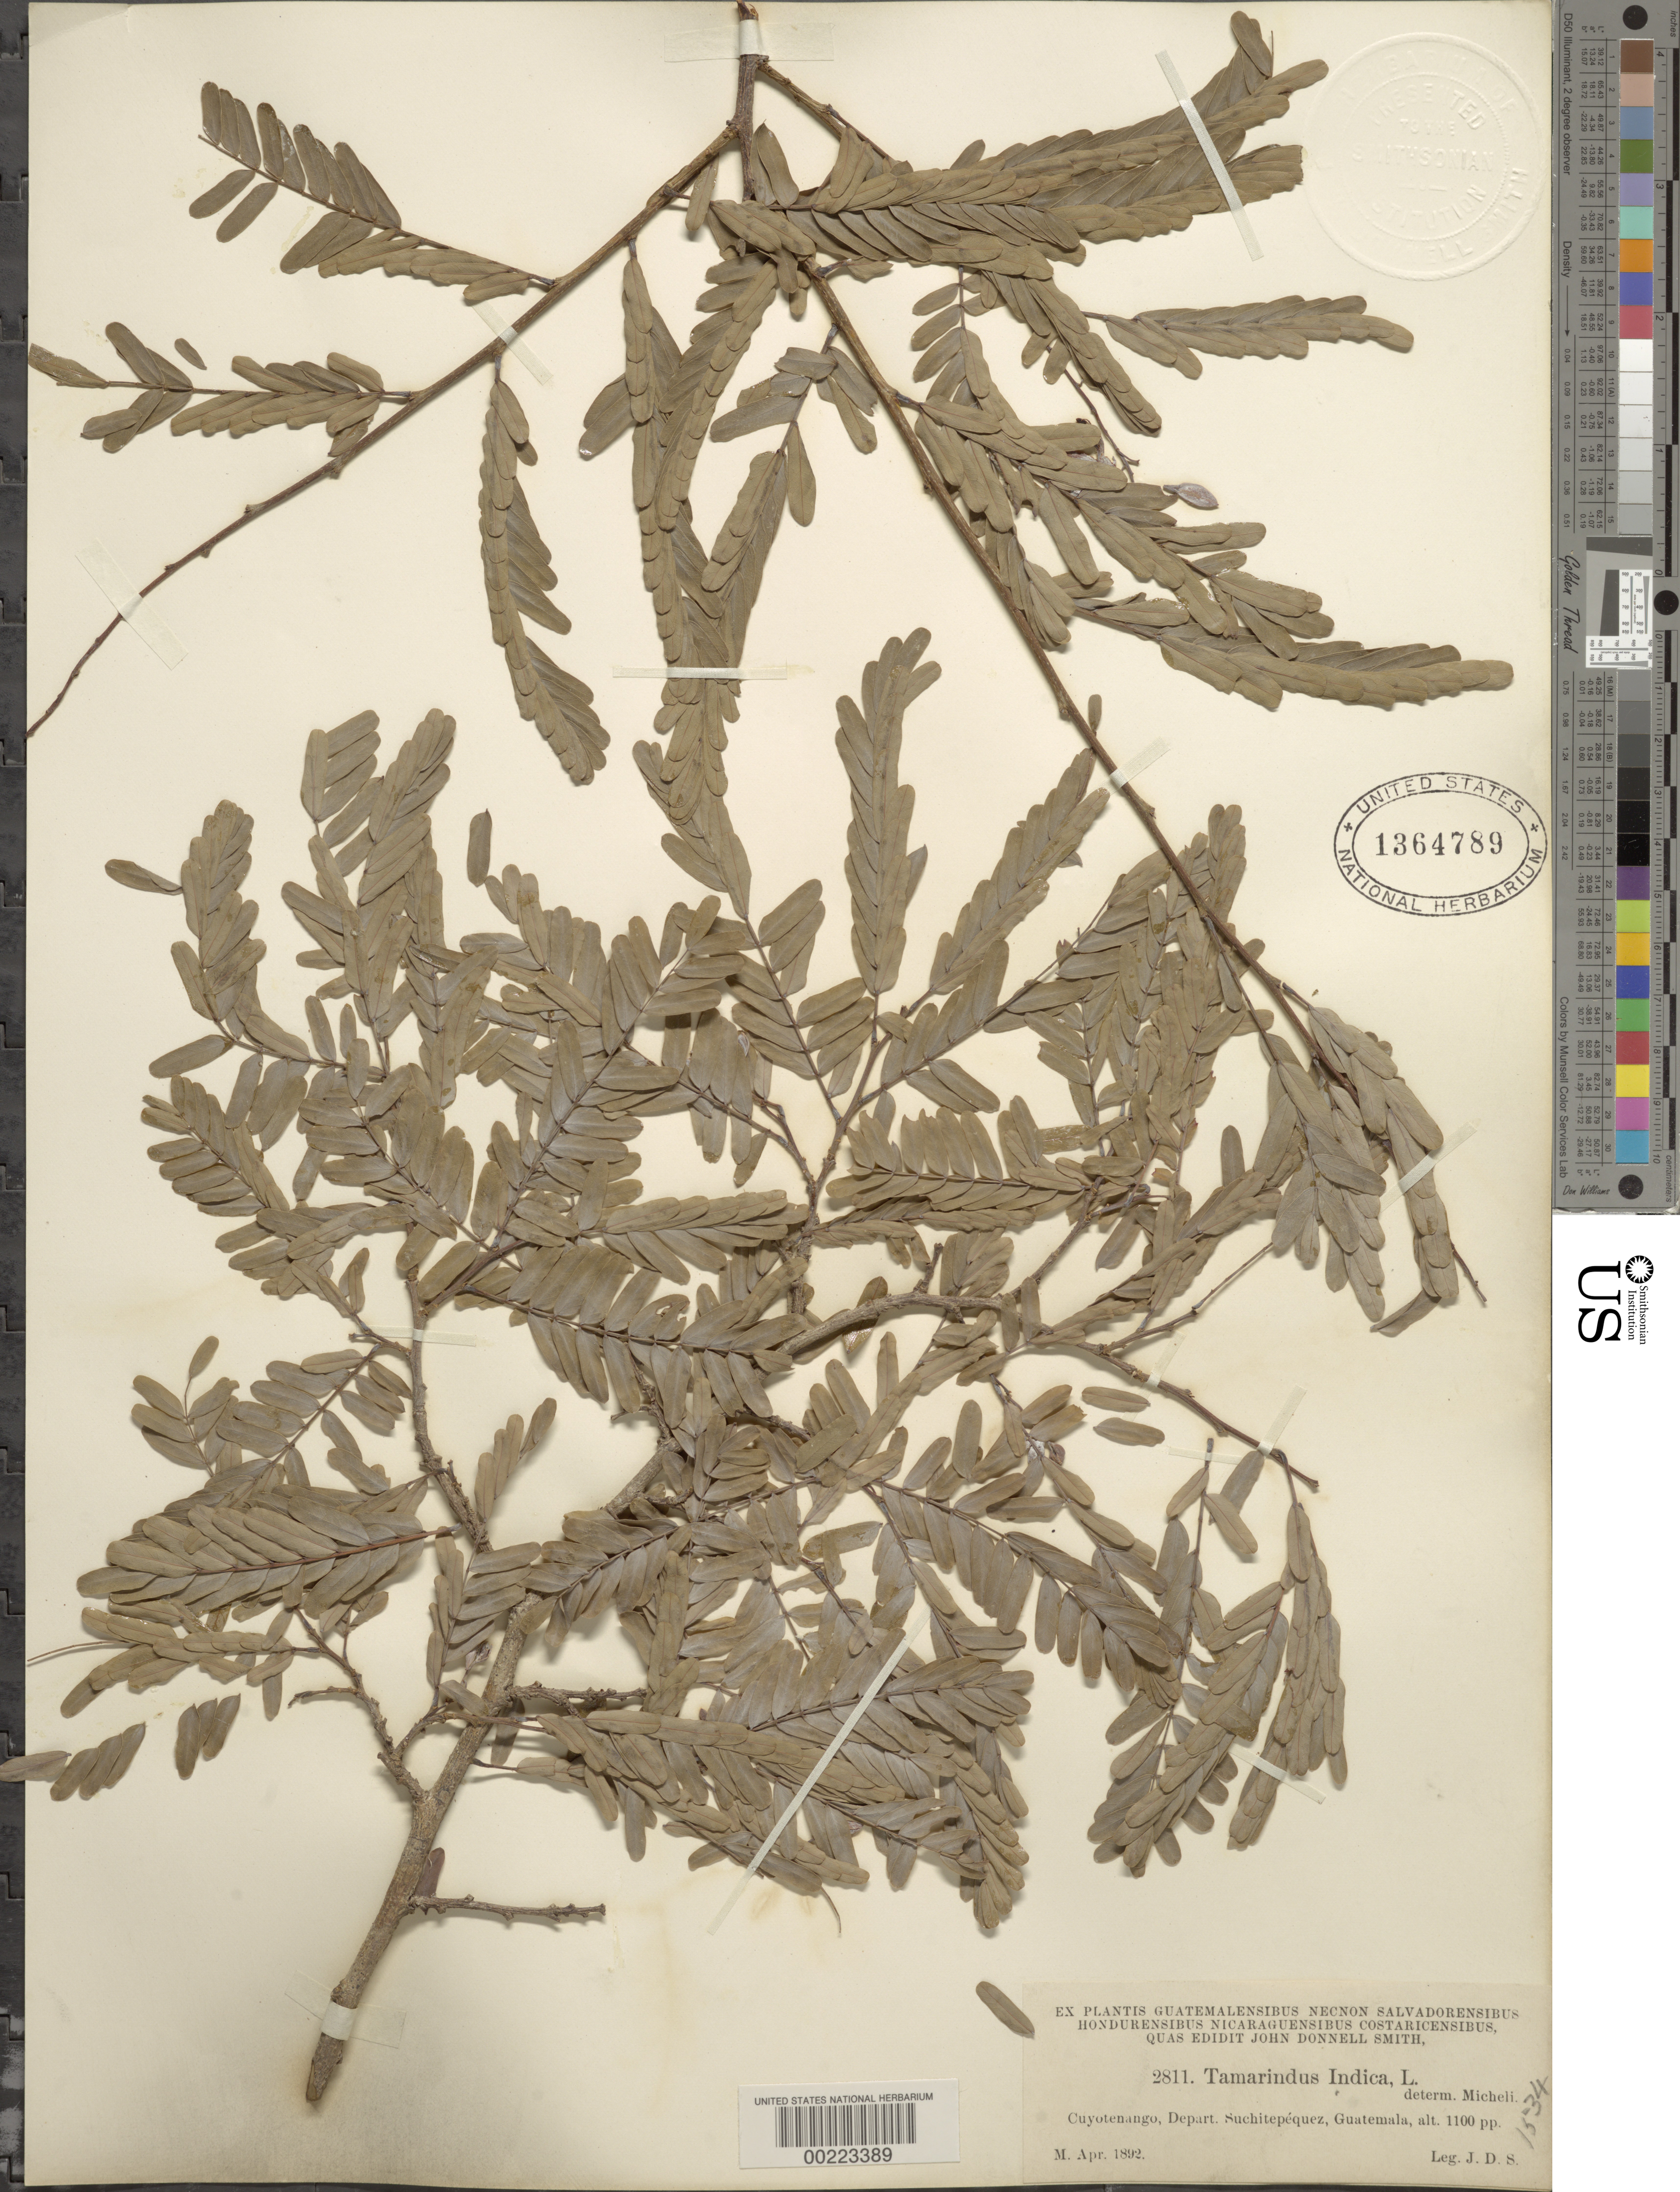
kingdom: Plantae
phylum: Tracheophyta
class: Magnoliopsida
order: Fabales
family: Fabaceae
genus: Tamarindus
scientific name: Tamarindus indica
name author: L.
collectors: J. Donnell Smith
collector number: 2811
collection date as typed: Apr 1892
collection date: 1892-04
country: Guatemala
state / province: Suchitepéquez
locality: Cuyotenango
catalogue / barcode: US 1364789